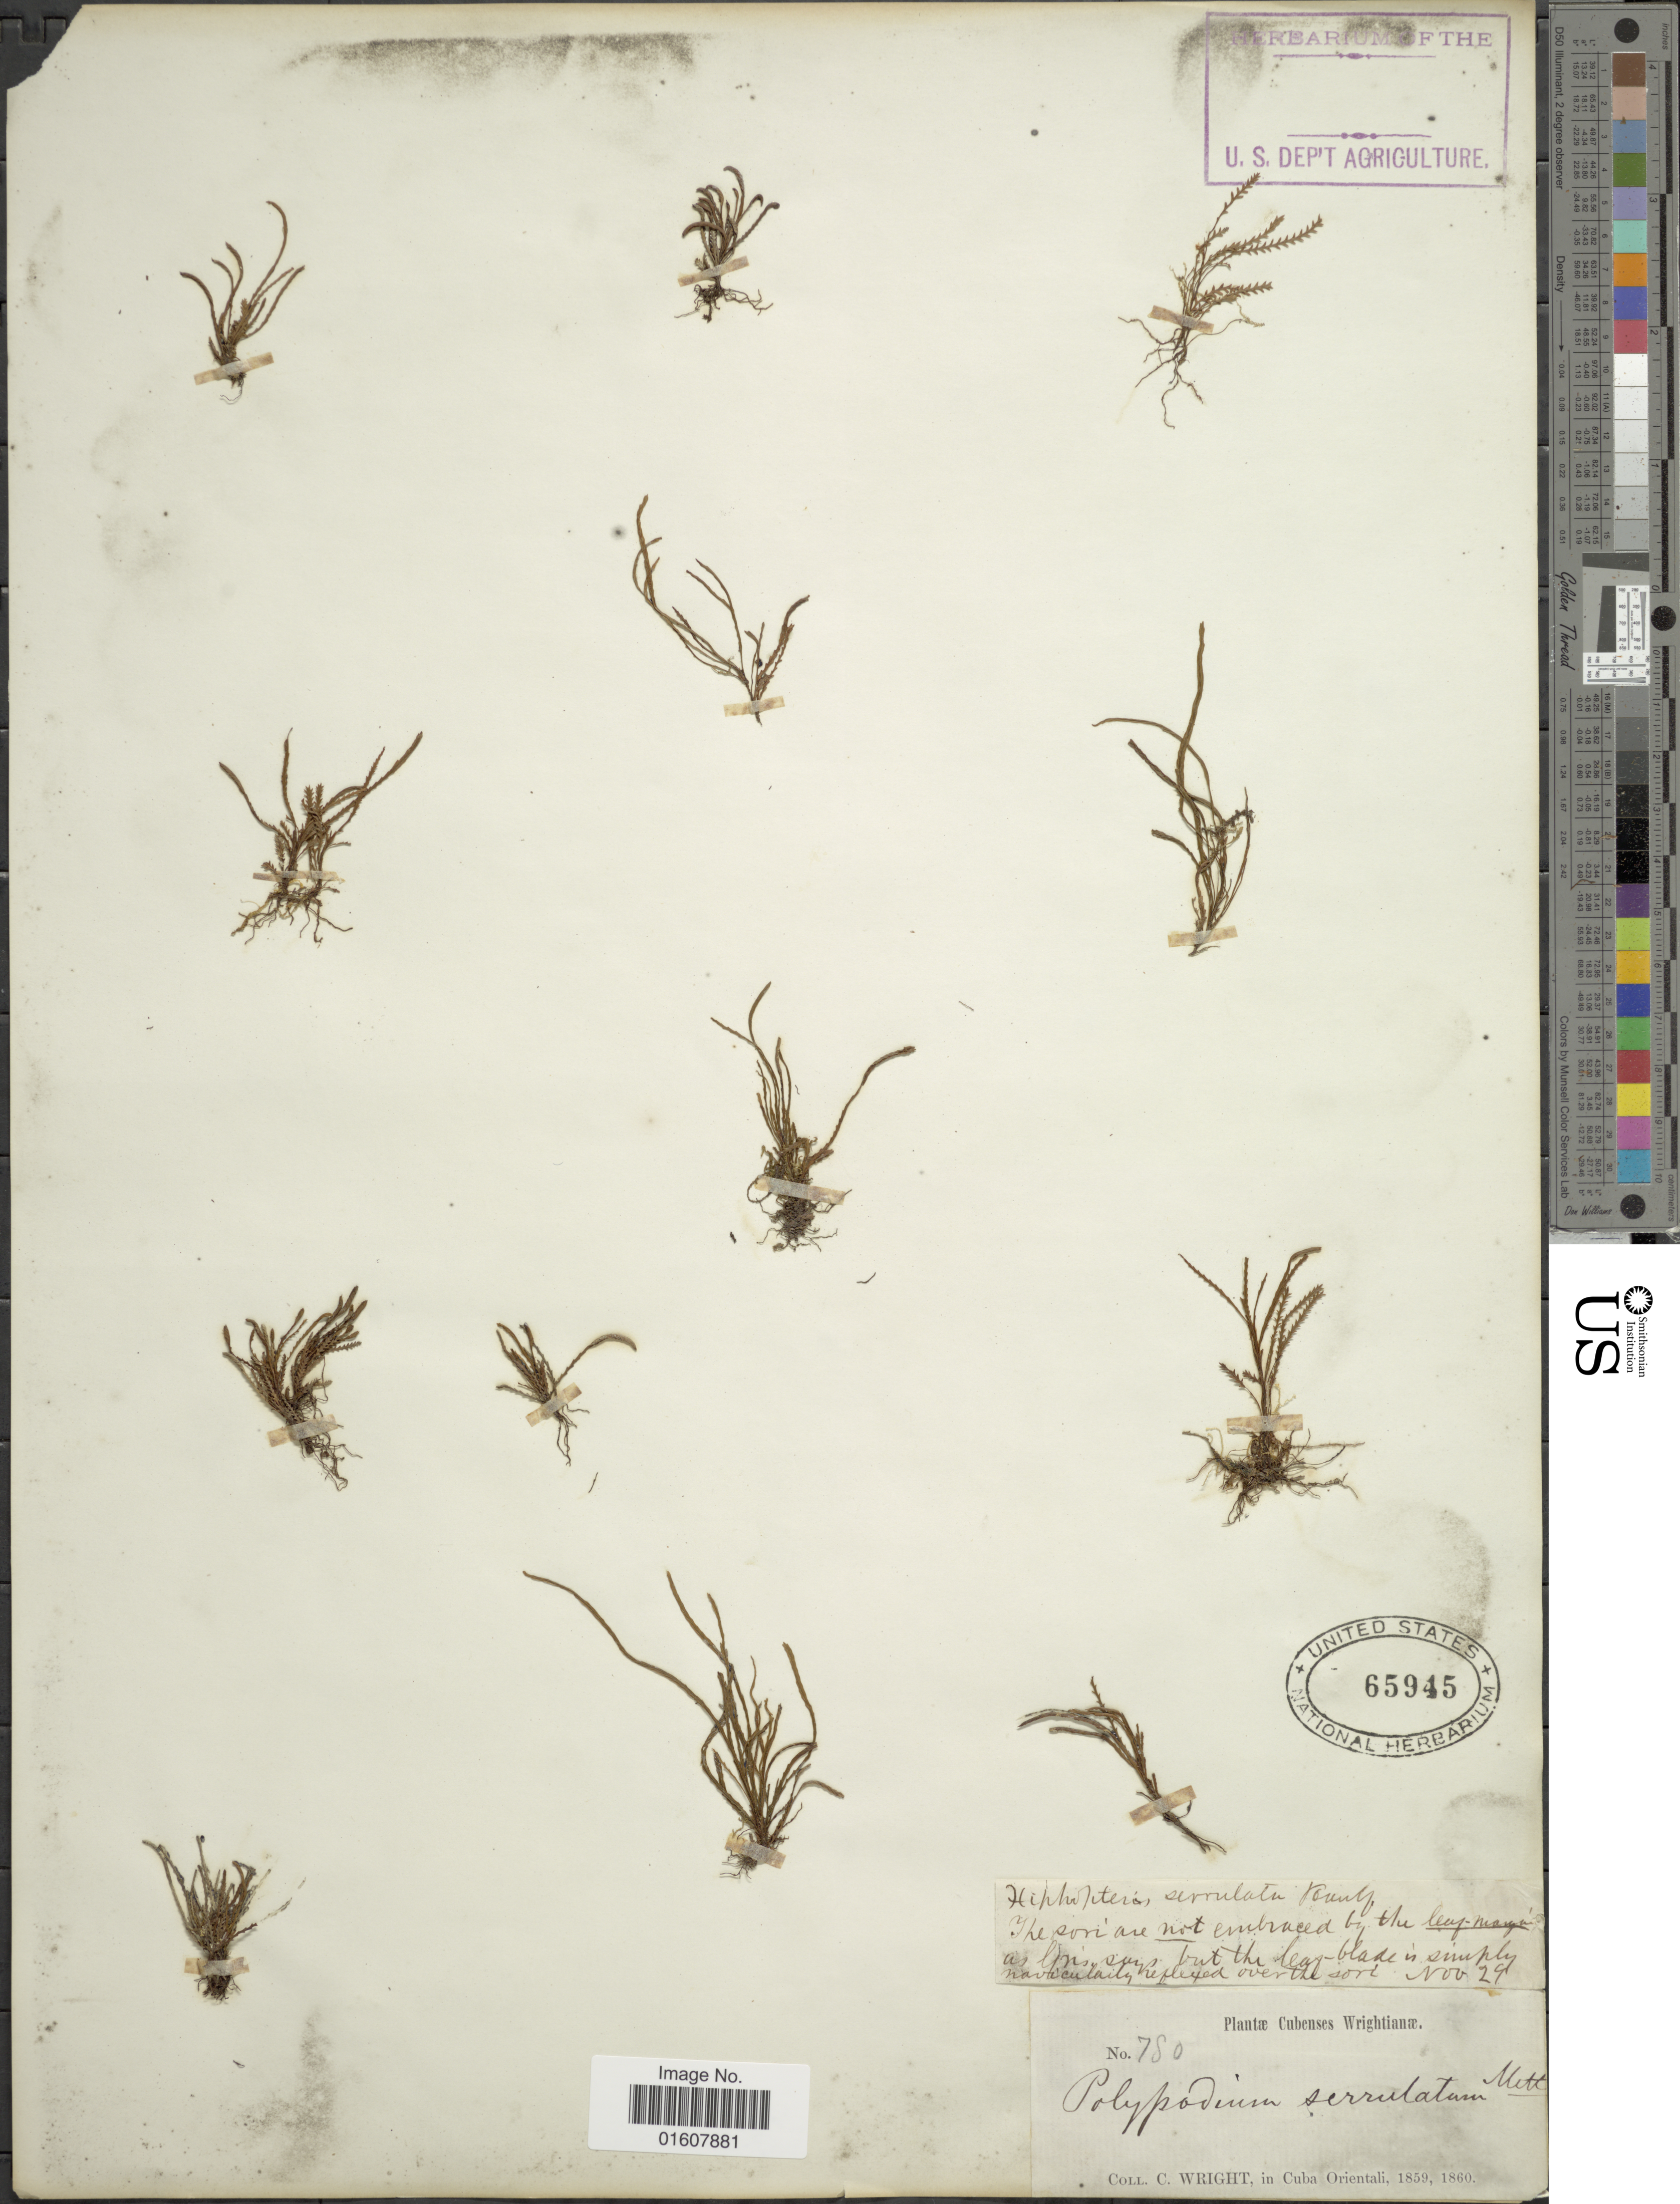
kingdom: Plantae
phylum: Tracheophyta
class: Polypodiopsida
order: Polypodiales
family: Polypodiaceae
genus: Cochlidium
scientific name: Cochlidium serrulatum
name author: (Sw.) L.E. Bishop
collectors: C. Wright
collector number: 780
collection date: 1859/1860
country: Cuba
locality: In Cuba Orientali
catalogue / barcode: US 65945